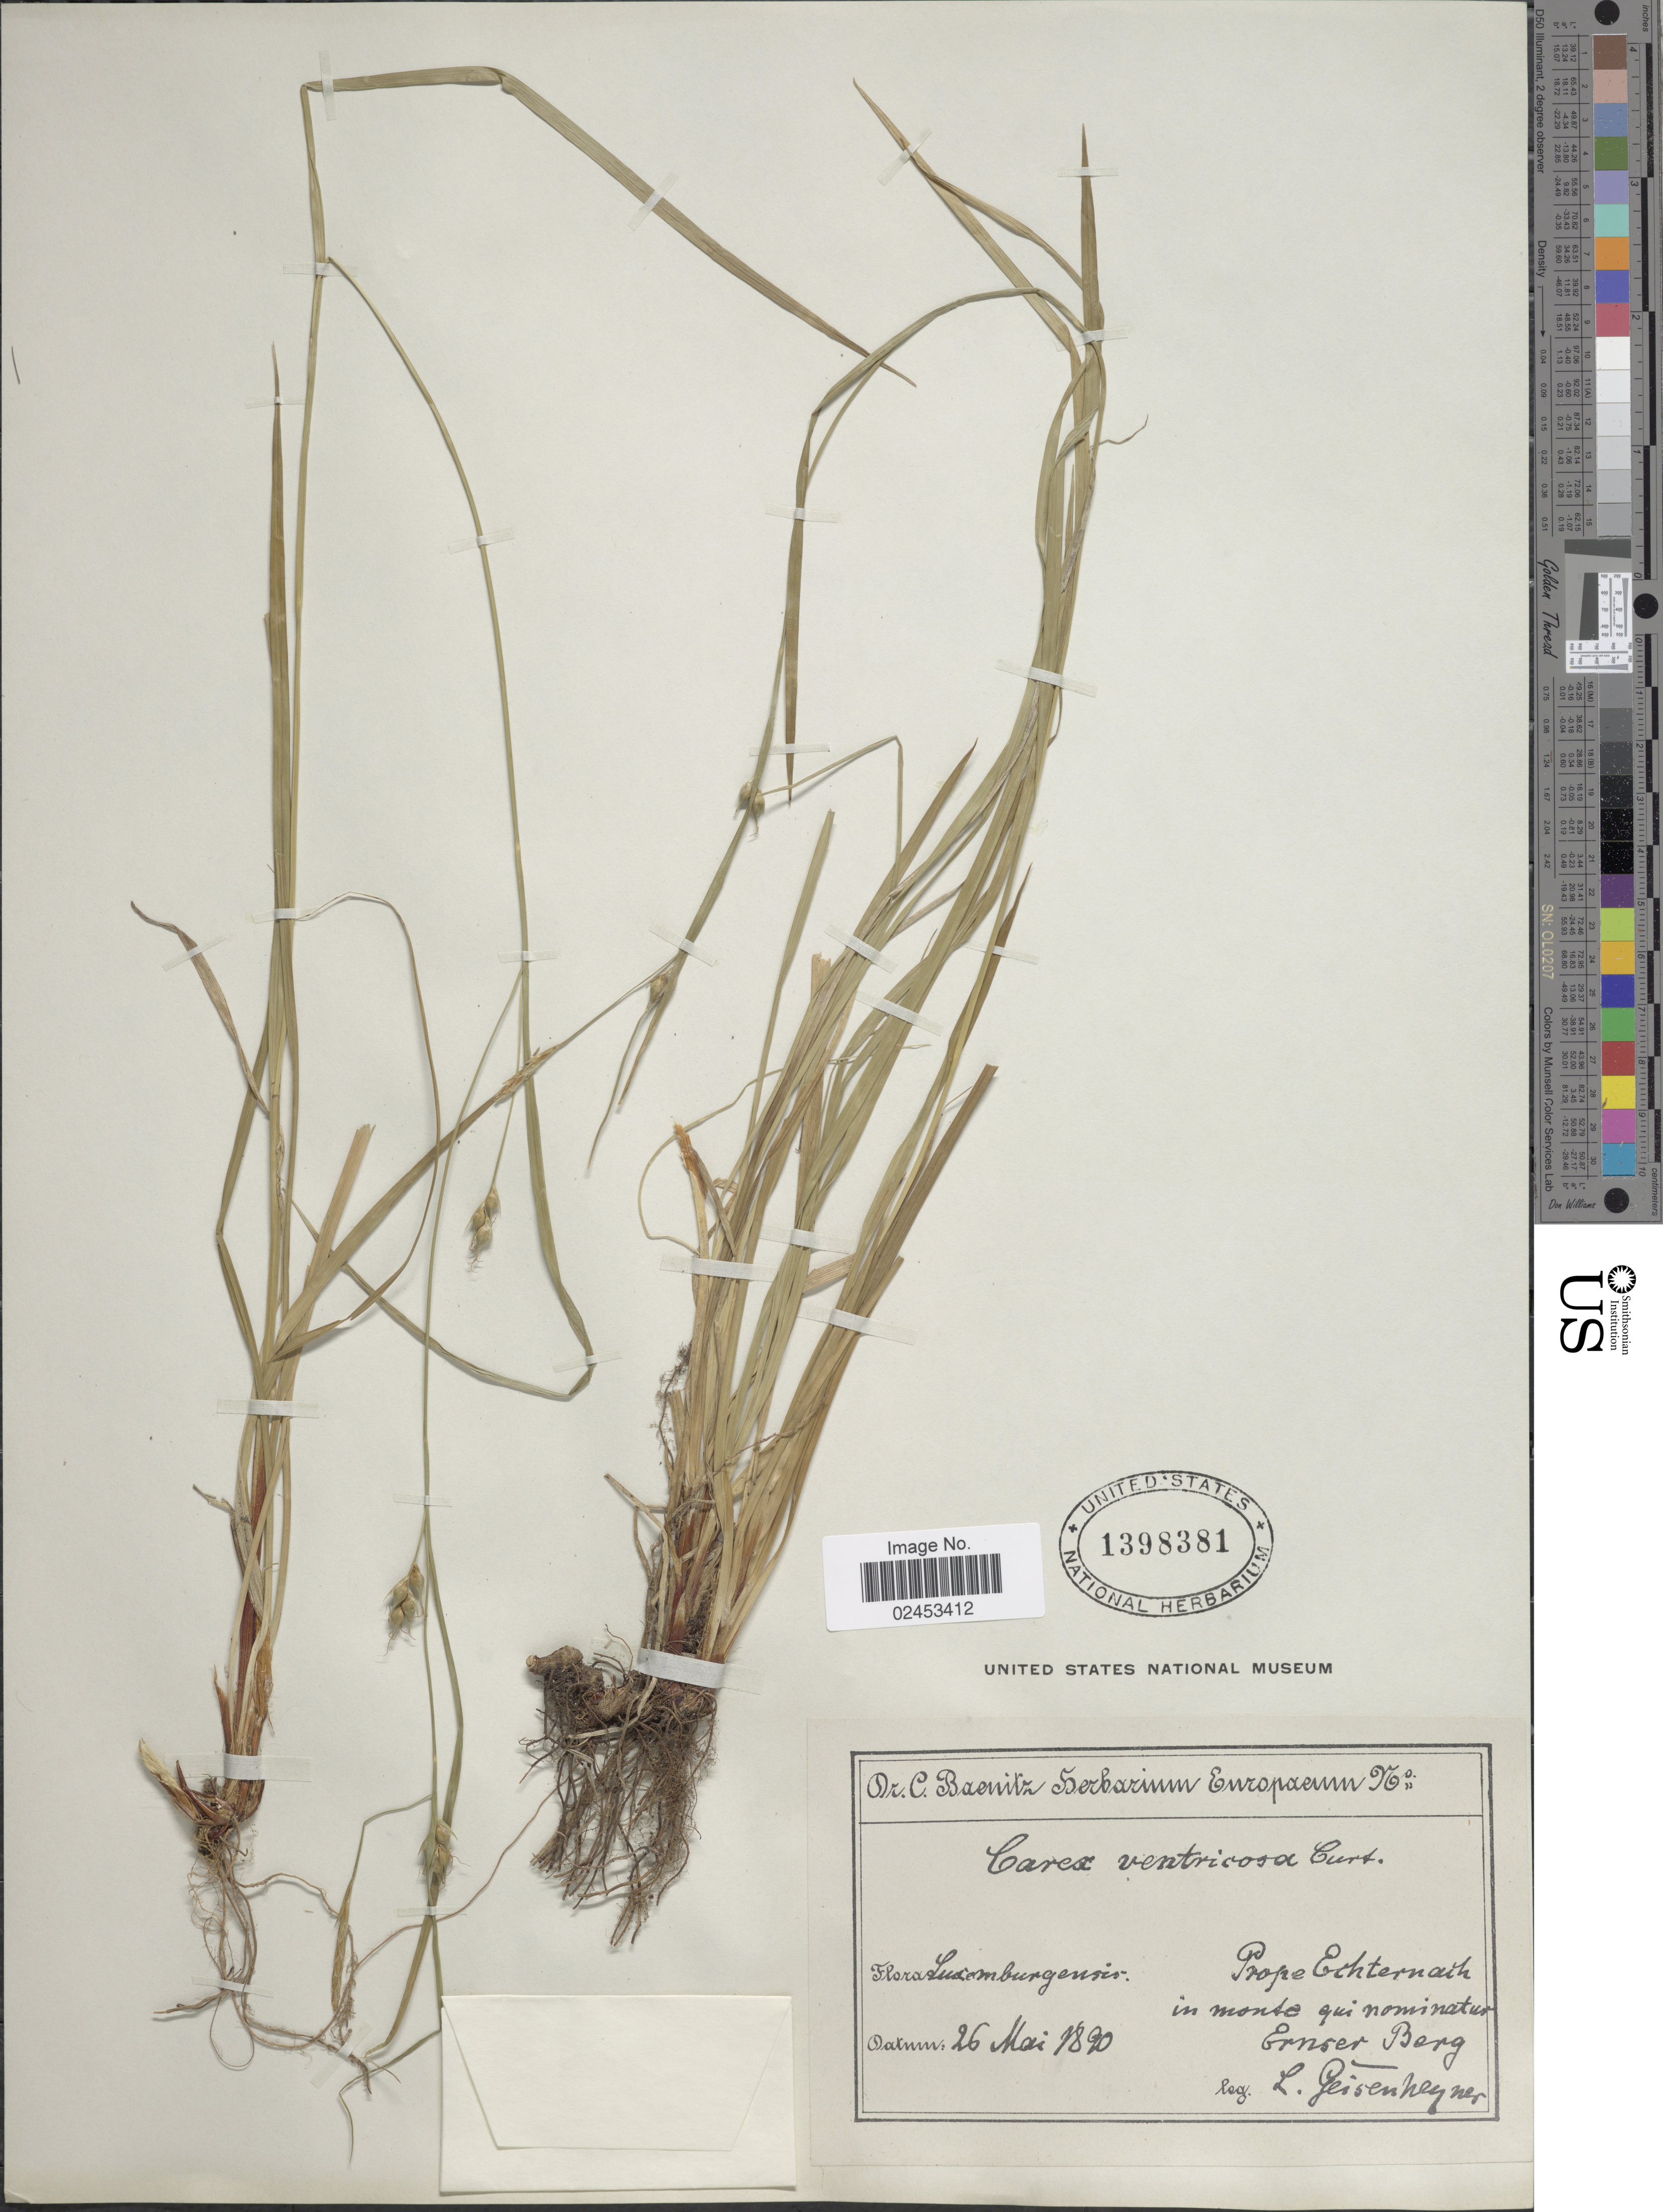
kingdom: Plantae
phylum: Tracheophyta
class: Liliopsida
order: Poales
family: Cyperaceae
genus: Carex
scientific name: Carex depauperata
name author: Curtis ex Woodw.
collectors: L. Geisenheyner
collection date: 1890-05-26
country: Luxembourg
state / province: Luxembourg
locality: Prope Echternath in monte qui nominature Ernser Berg [interpreted]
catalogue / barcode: US 1398381